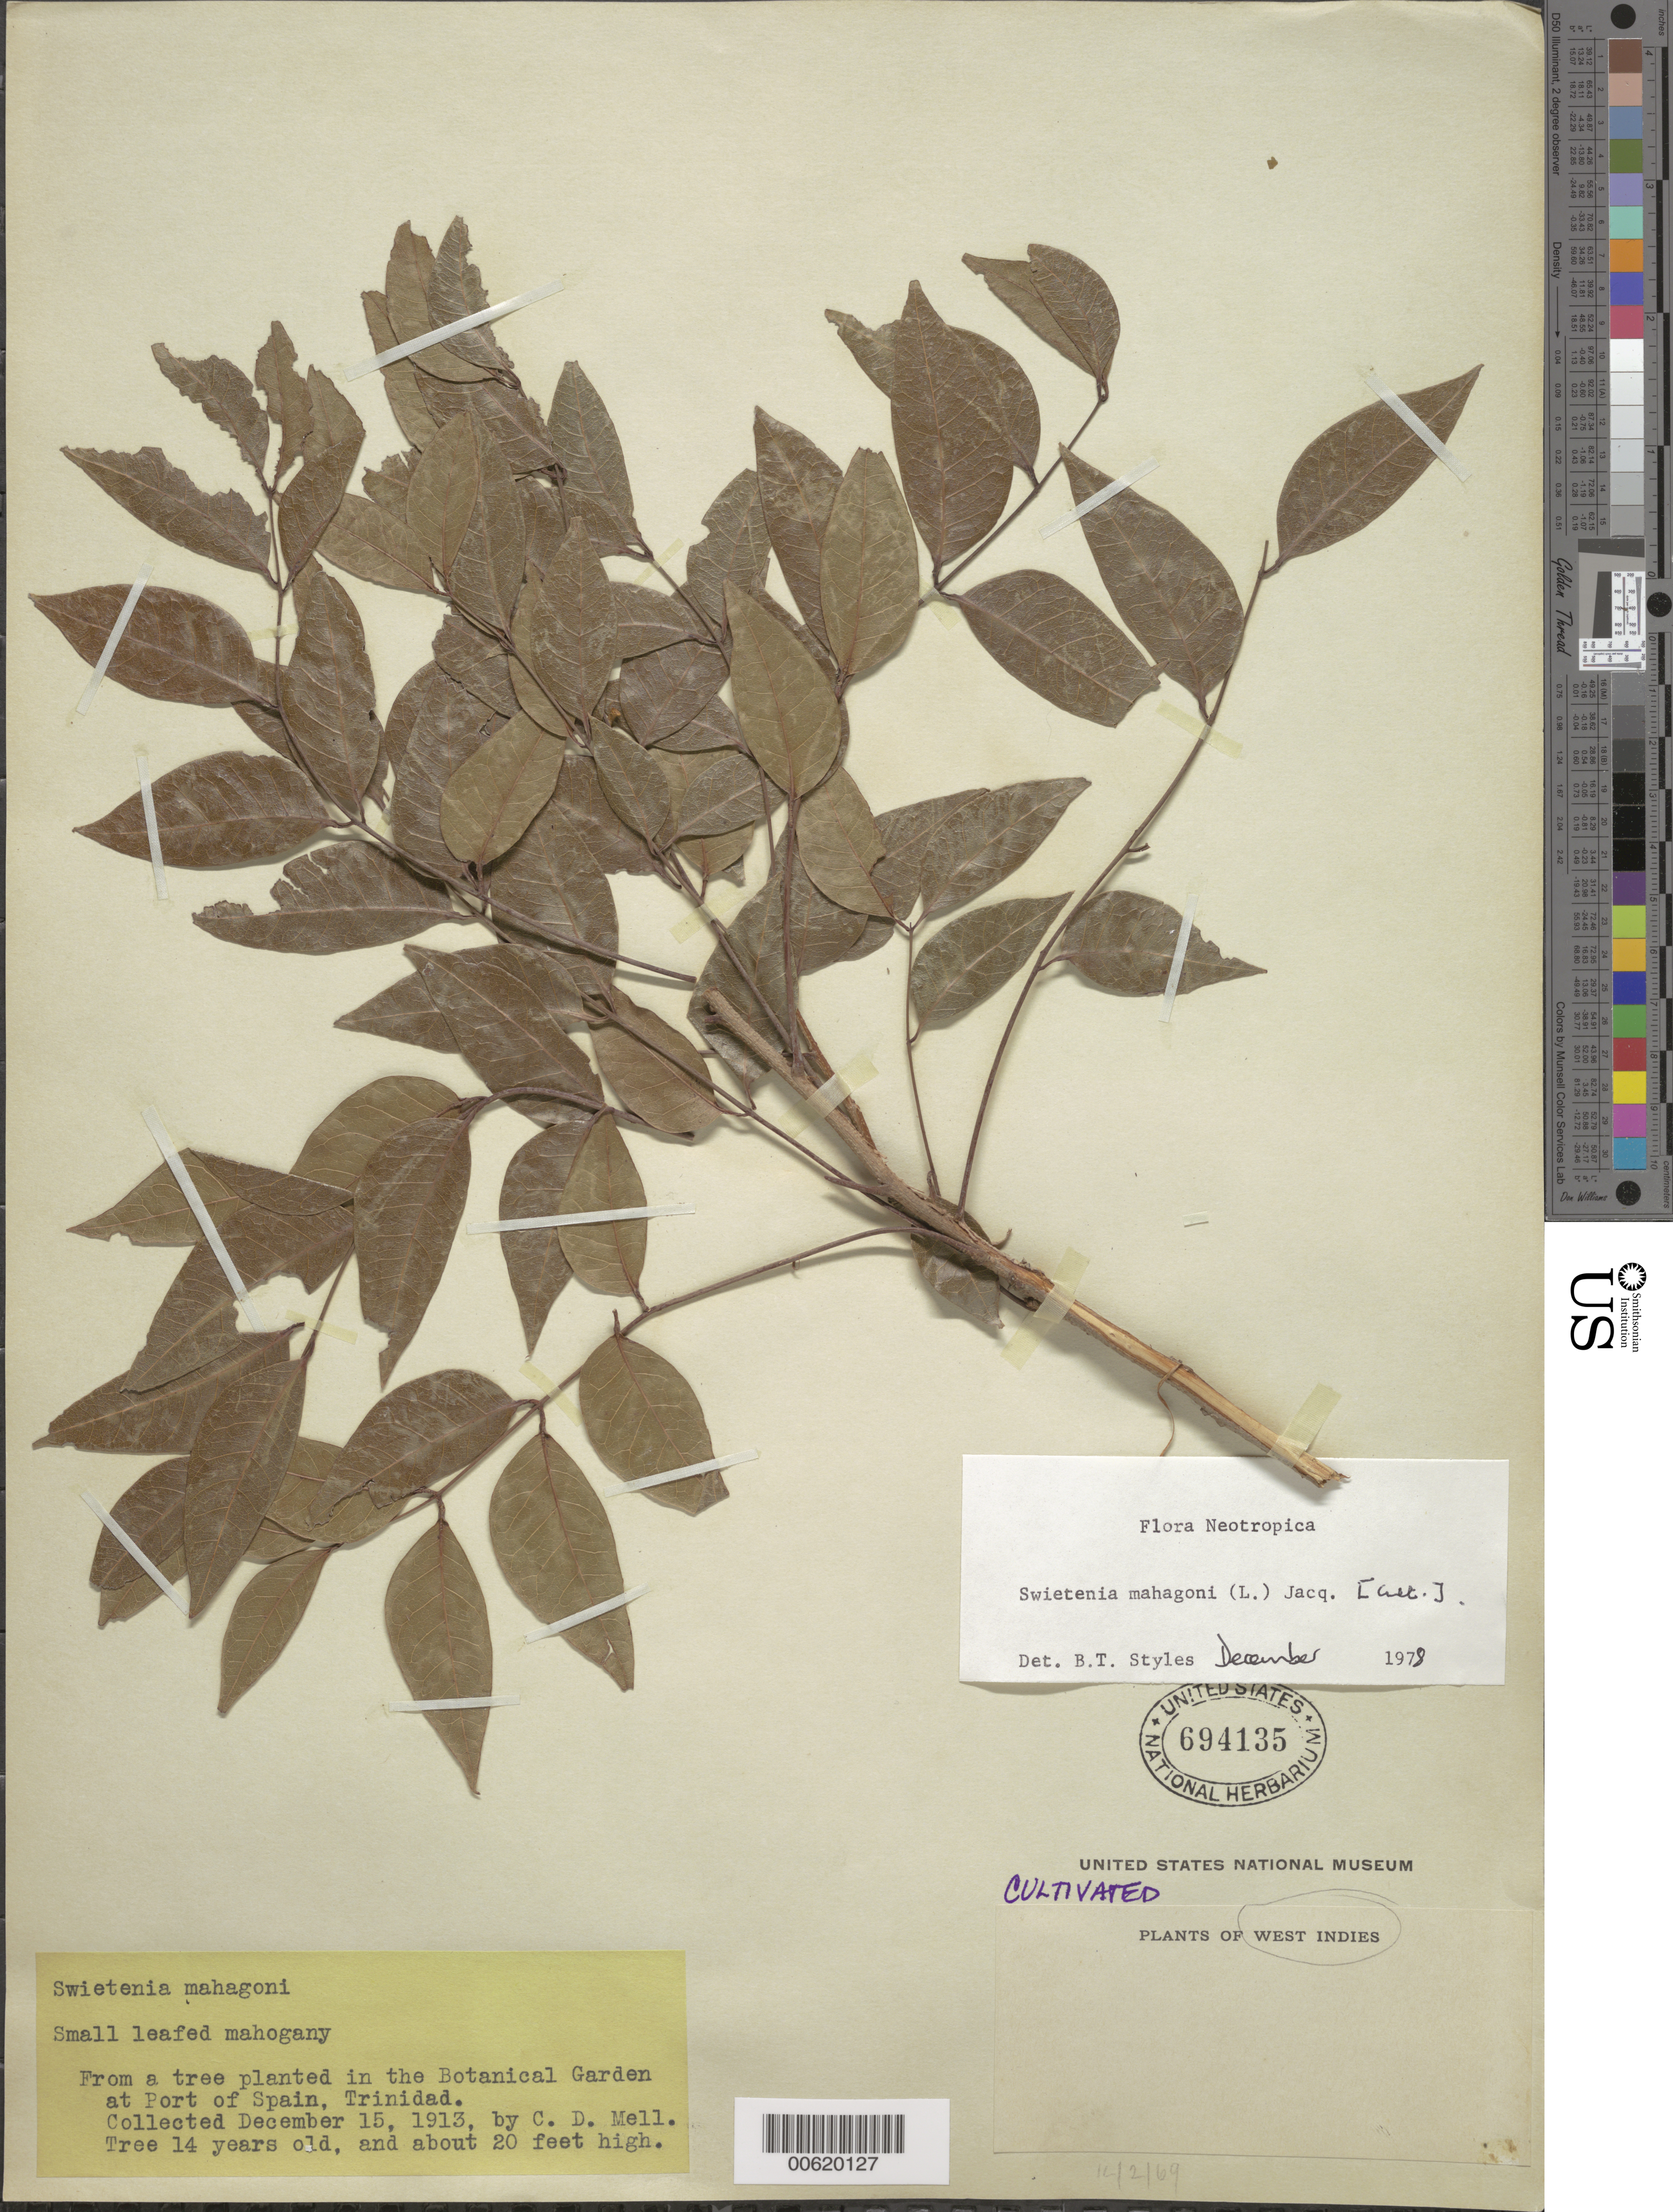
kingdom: Plantae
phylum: Tracheophyta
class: Magnoliopsida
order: Sapindales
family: Meliaceae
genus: Swietenia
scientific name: Swietenia mahagoni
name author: (L.) Jacq.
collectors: C. D. Mell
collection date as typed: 15 Dec 1913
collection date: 1913-12-15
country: Trinidad and Tobago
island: Trinidad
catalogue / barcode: US 694135